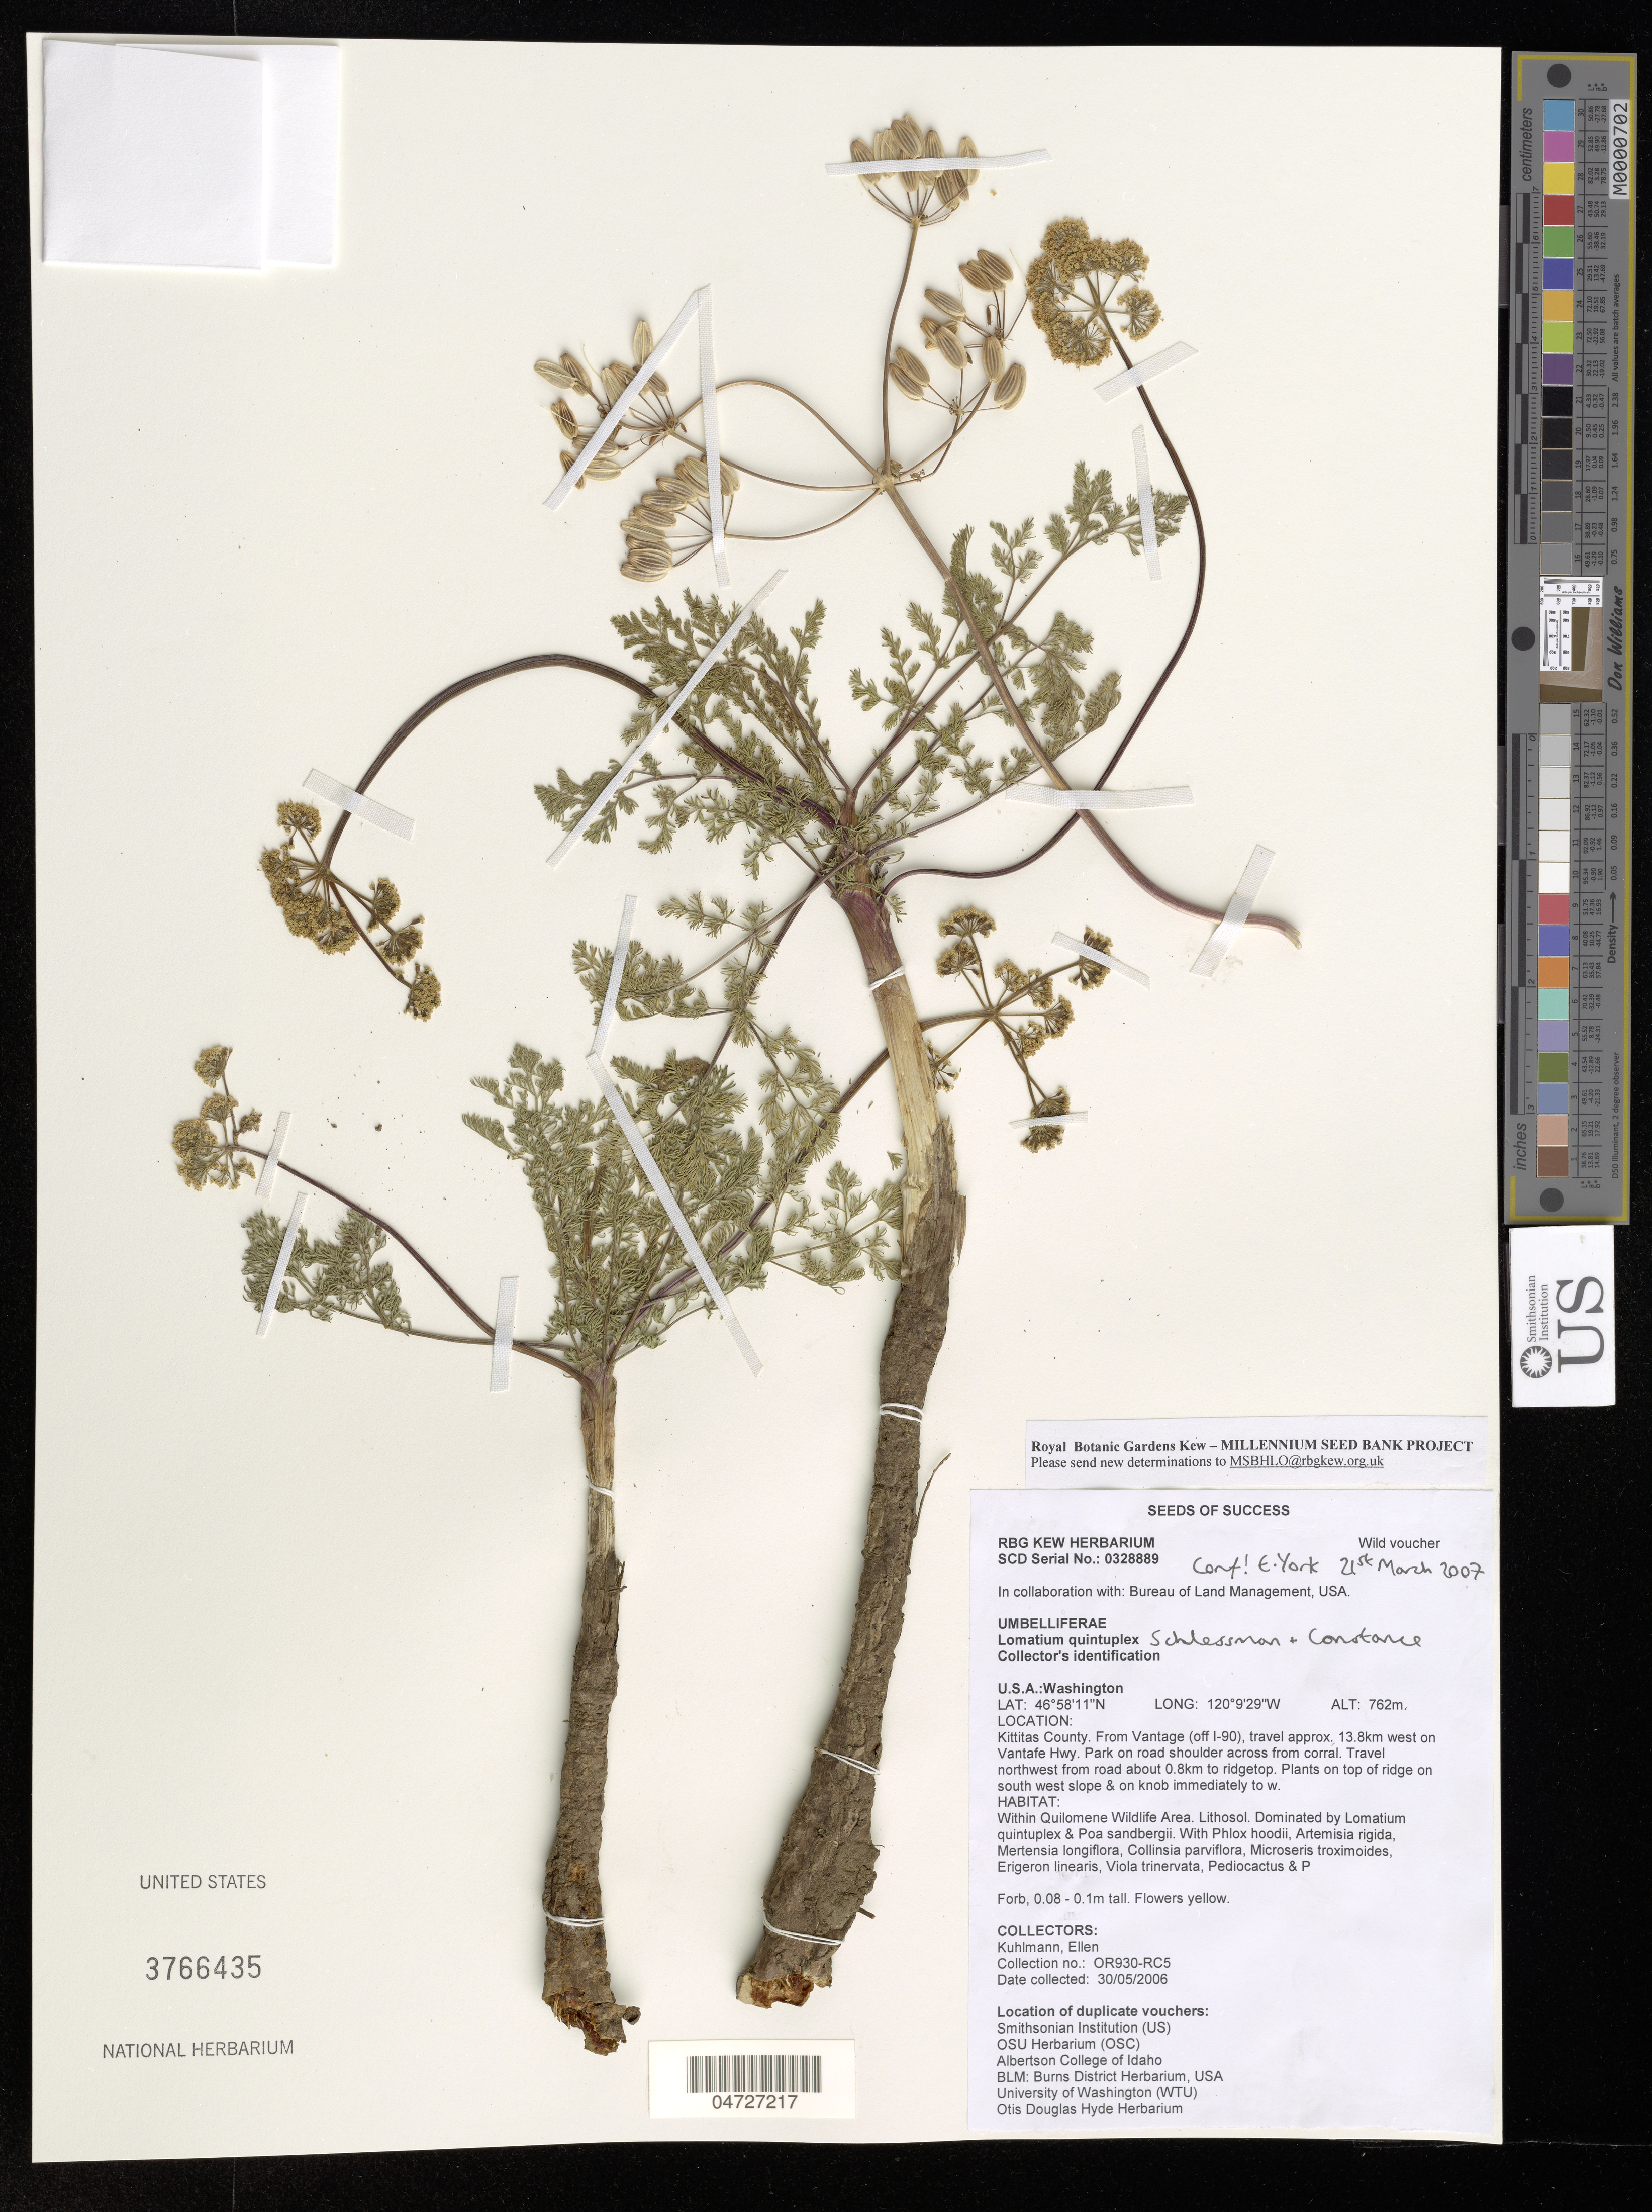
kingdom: Plantae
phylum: Tracheophyta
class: Magnoliopsida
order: Apiales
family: Apiaceae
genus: Lomatium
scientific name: Lomatium quintuplex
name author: Schlessman & Constance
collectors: E. Kuhlmann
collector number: OR930-RC5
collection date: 2006-05-30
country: United States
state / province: Washington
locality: Kittitas County. From Vantage (off I-90), travel approx. 13.8km west on Vantafe Hwy. Park on road shoulder across from corral. Travel northwest from road about 0.8km to ridgetop. Plants on top of ridge on south west slope & on knob immediately to w.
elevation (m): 762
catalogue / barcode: US 3766435